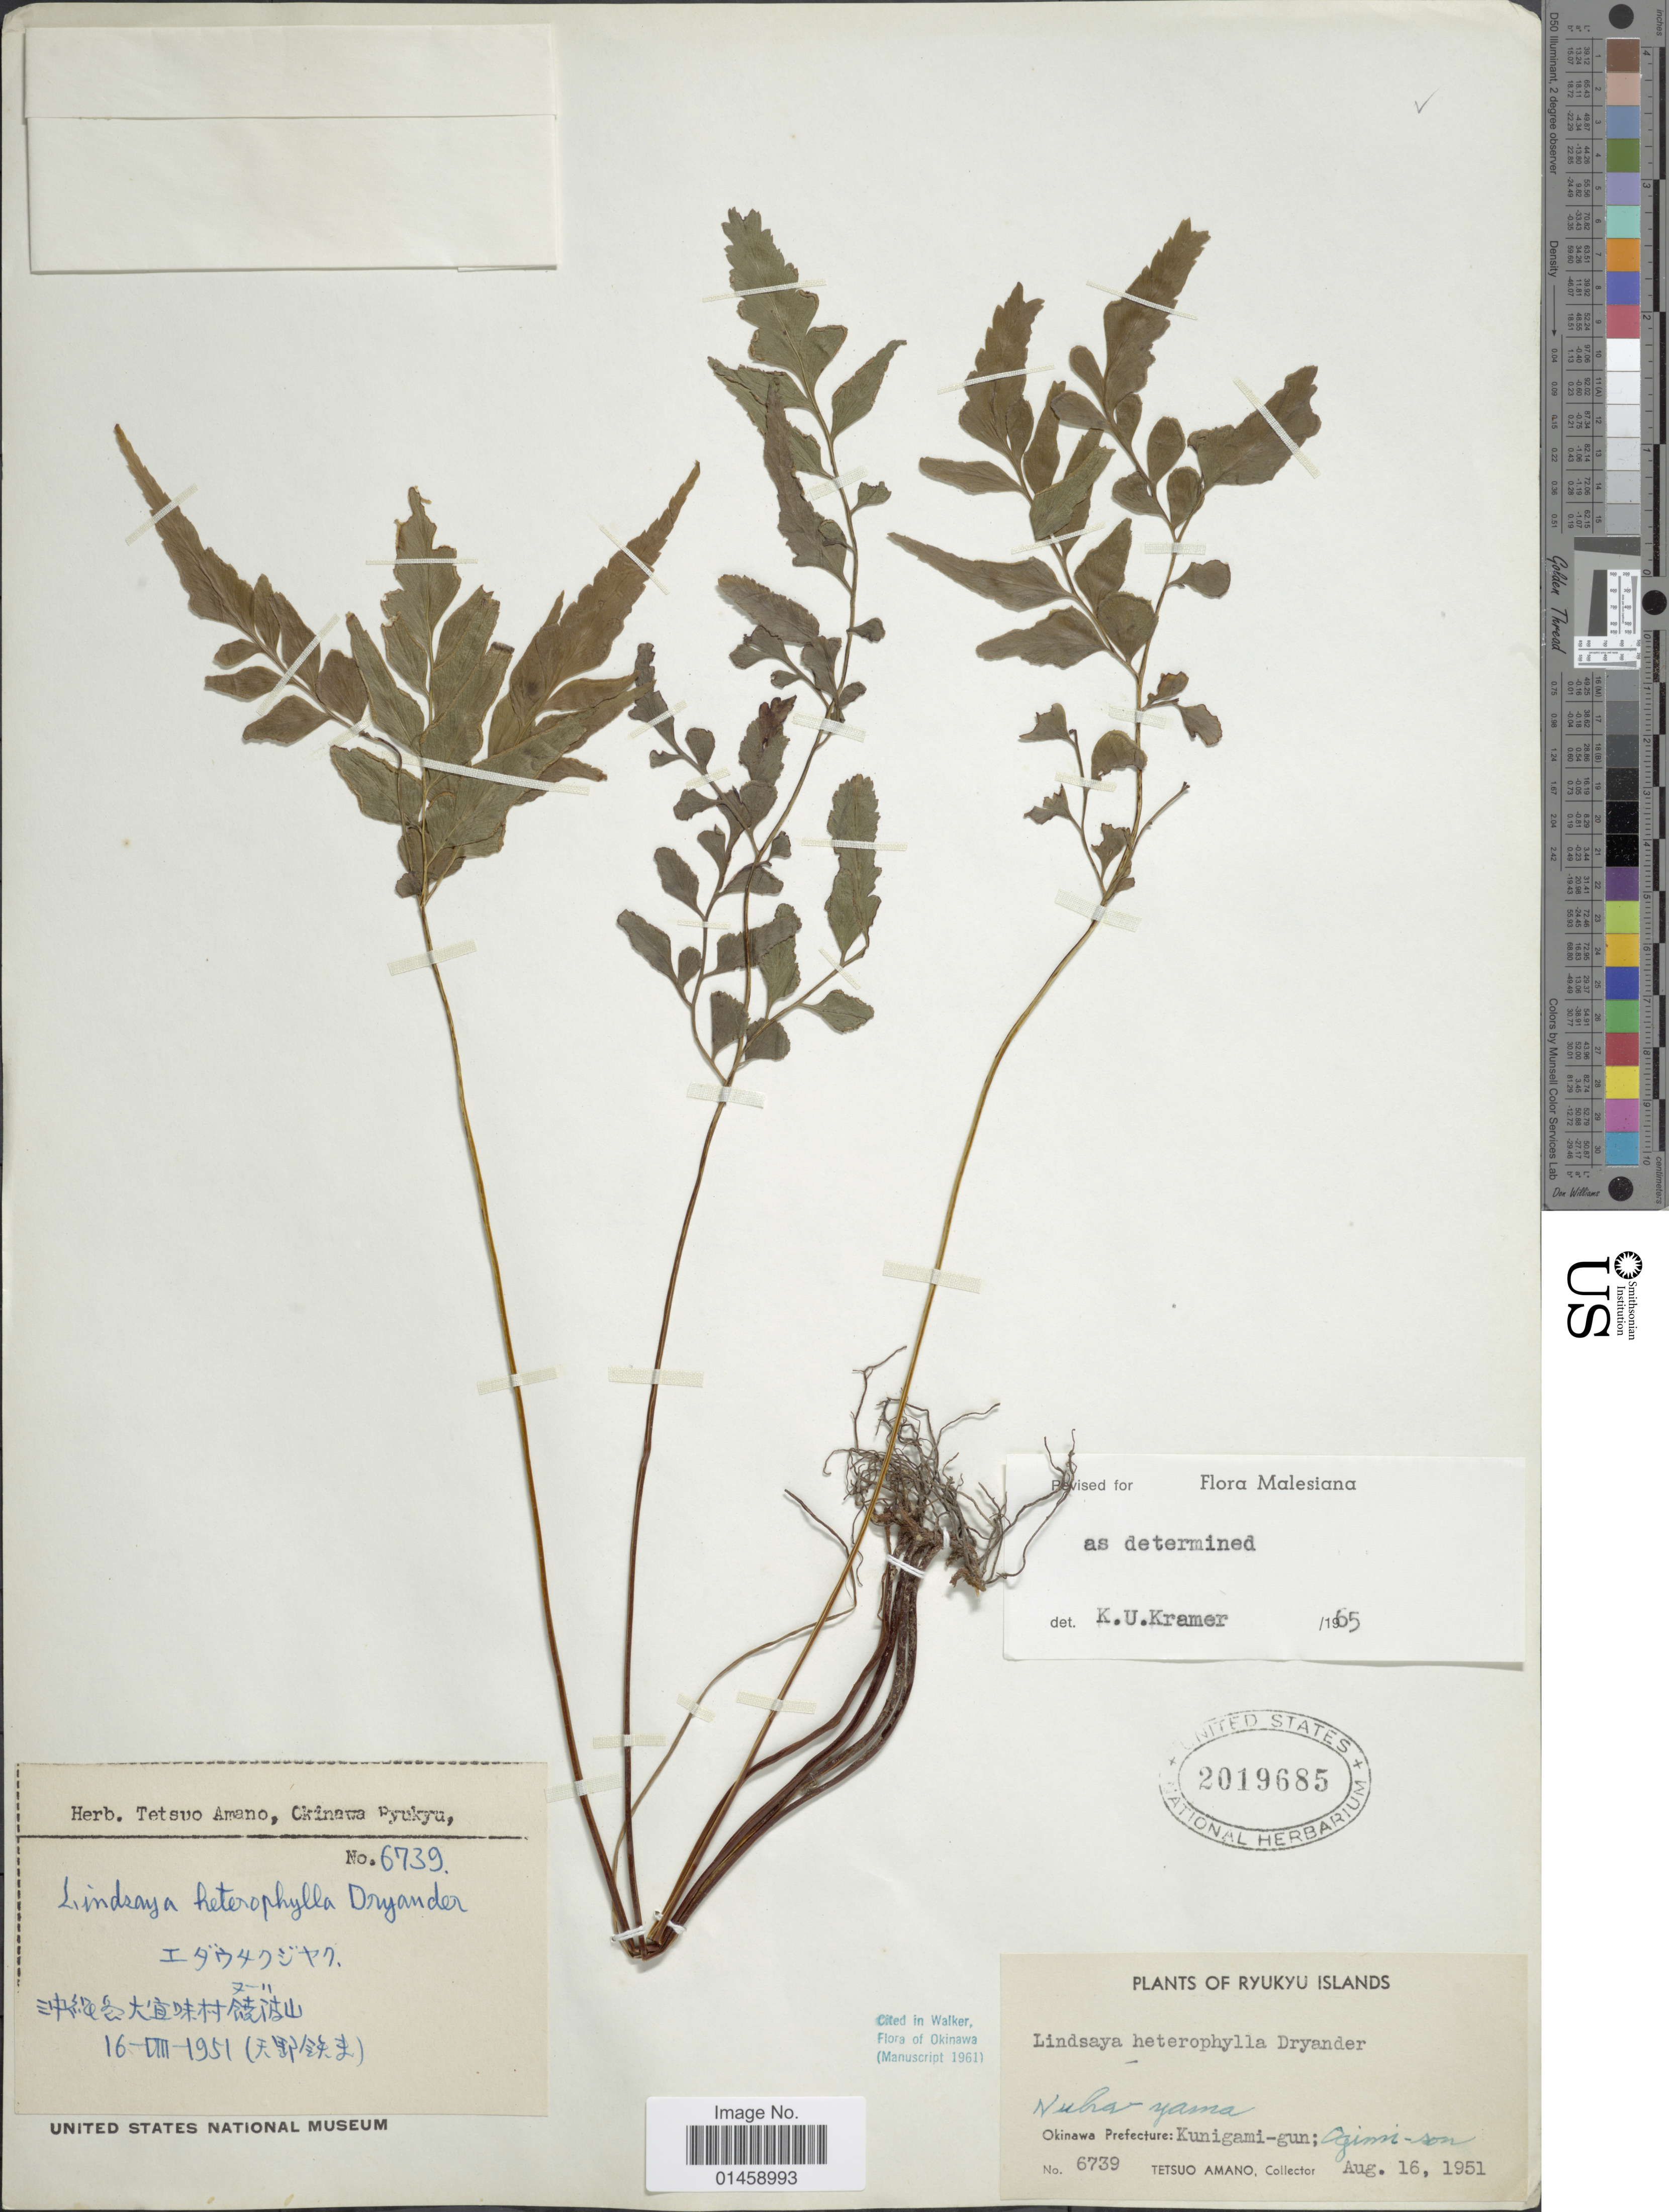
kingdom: Plantae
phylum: Tracheophyta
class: Polypodiopsida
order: Polypodiales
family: Lindsaeaceae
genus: Lindsaea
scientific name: Lindsaea heterophylla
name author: Dryand.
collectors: T. Amano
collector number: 6739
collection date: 1951-08-16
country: Japan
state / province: Okinawa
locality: Ryukyu Islands, Okinawa Prefecture: Kunigami-gum, Ogimi-son.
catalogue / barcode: US 2019685